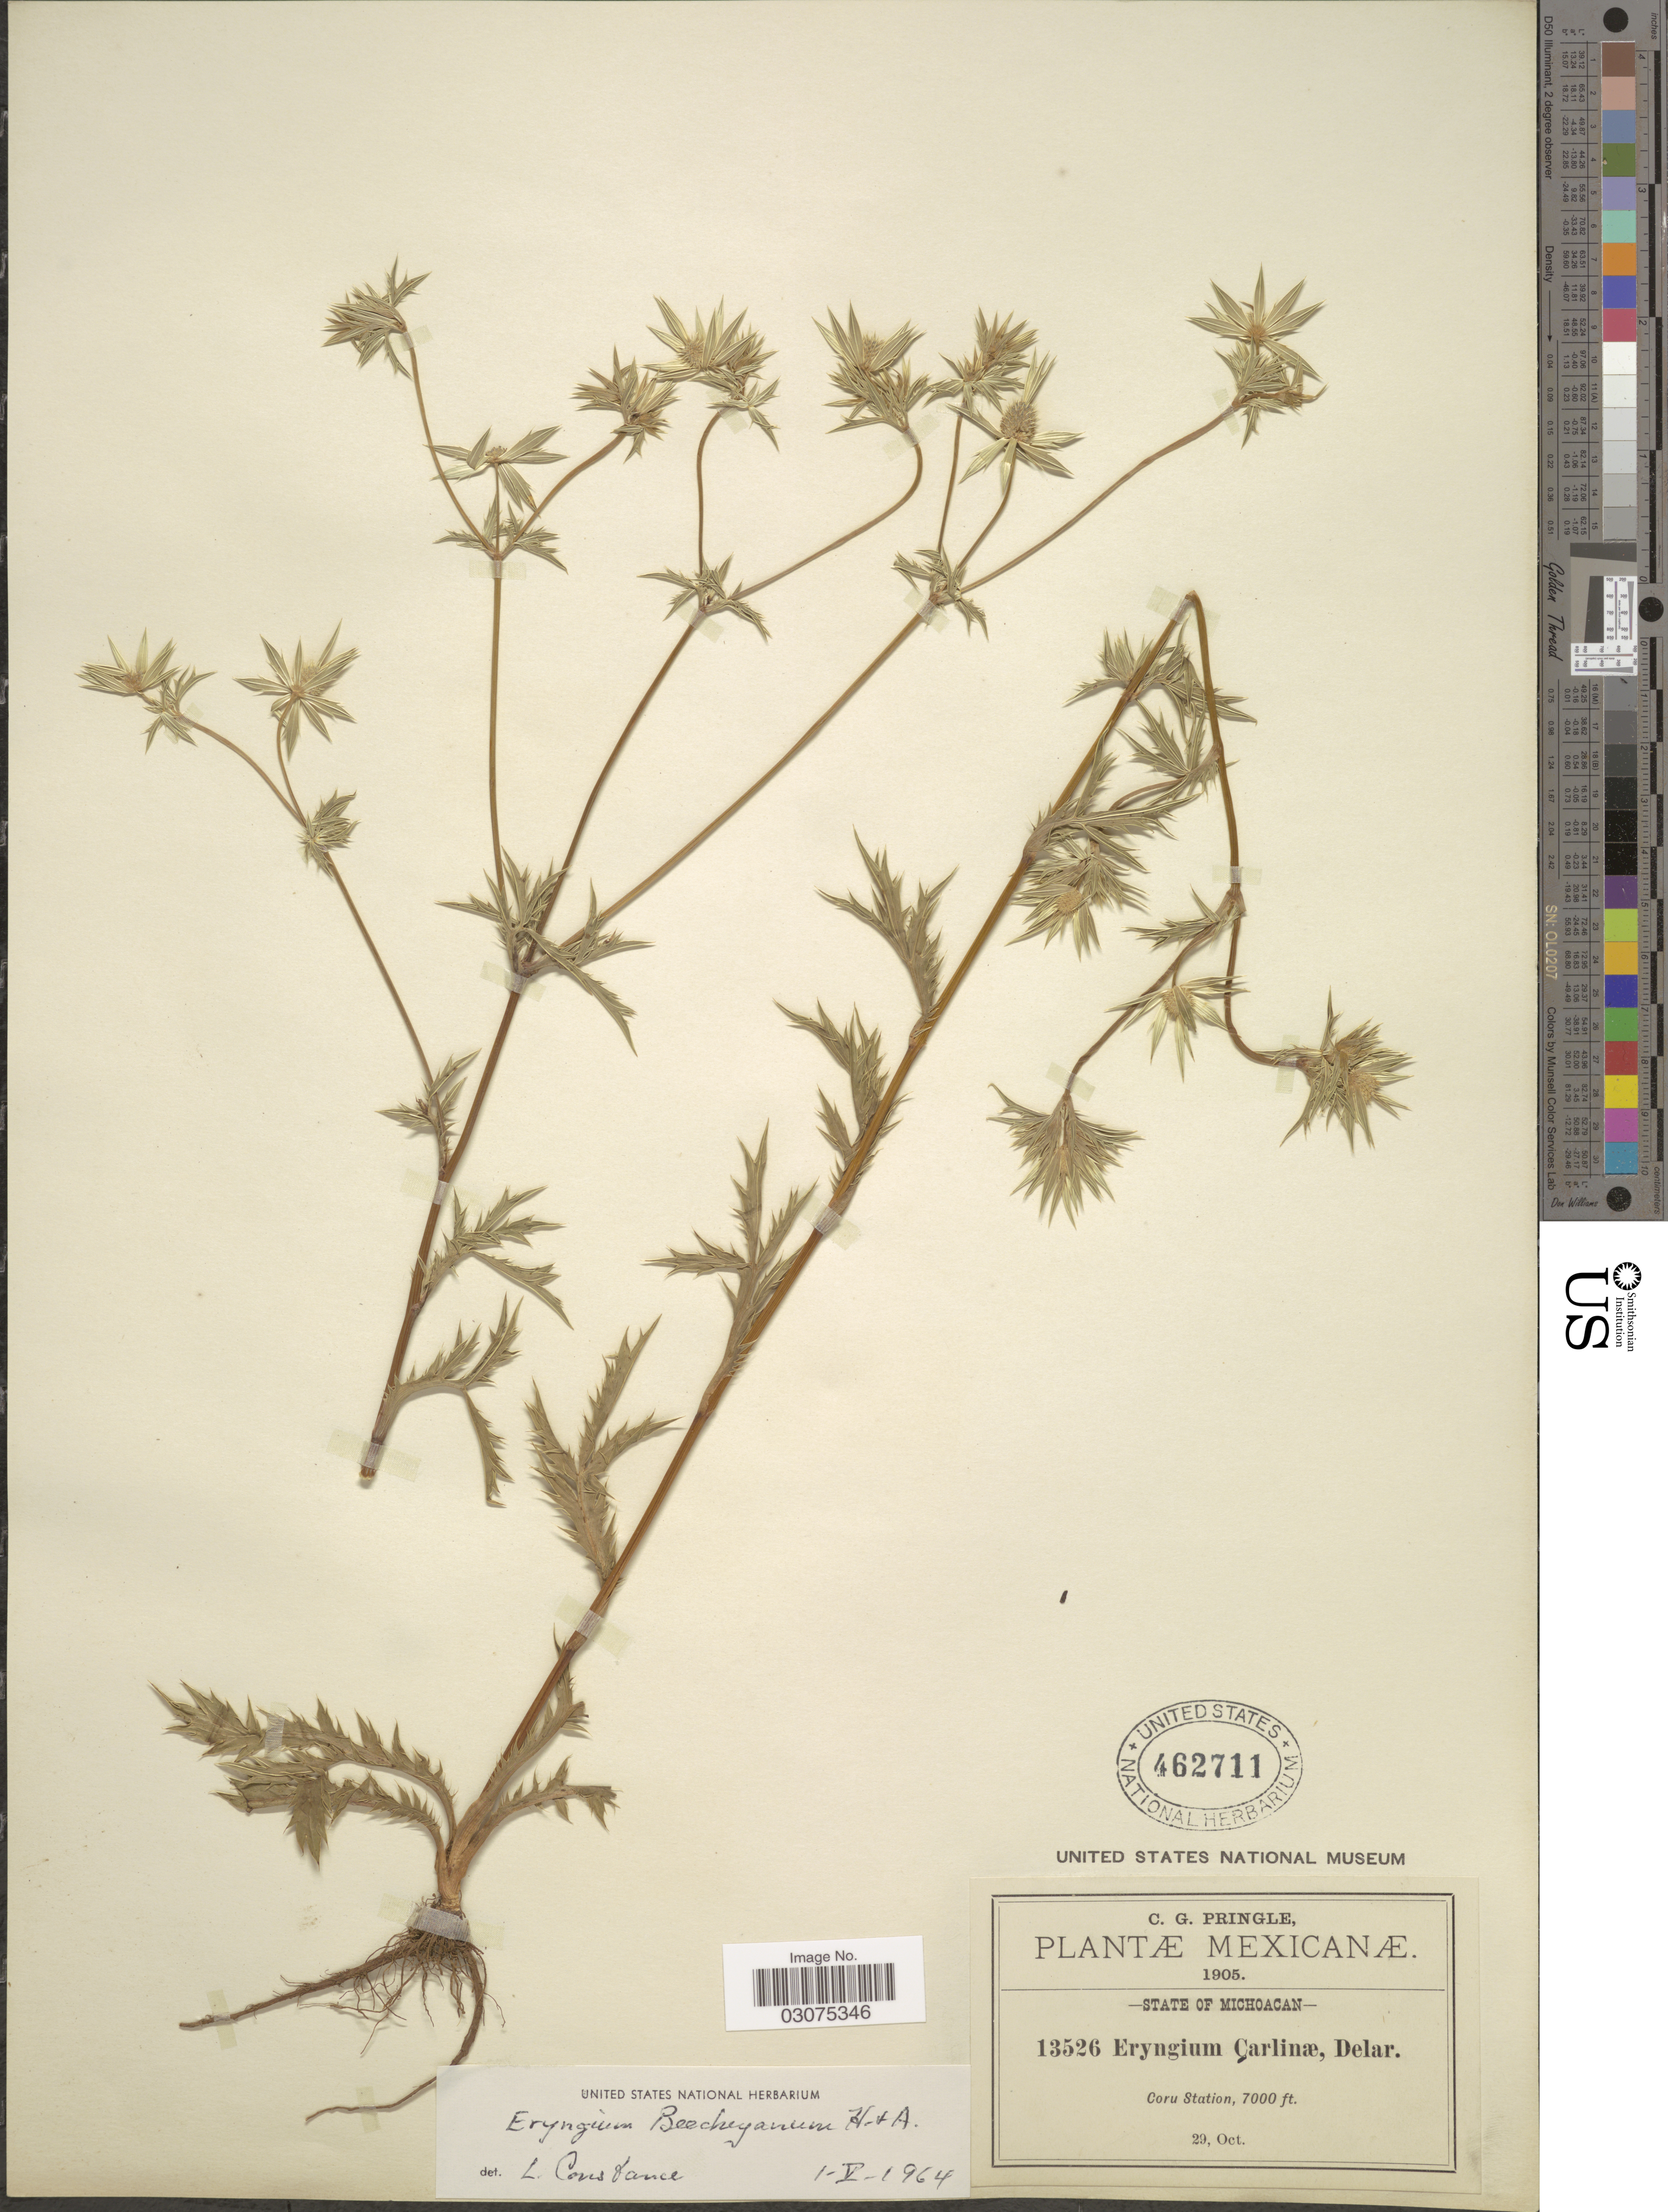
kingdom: Plantae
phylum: Tracheophyta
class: Magnoliopsida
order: Apiales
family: Apiaceae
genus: Eryngium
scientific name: Eryngium beecheyanum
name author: Hook. f. & Arn.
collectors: C. G. Pringle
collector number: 13526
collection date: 1905-10-29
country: Mexico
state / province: Michoacán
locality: Coru Station.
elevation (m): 2134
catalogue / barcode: US 462711